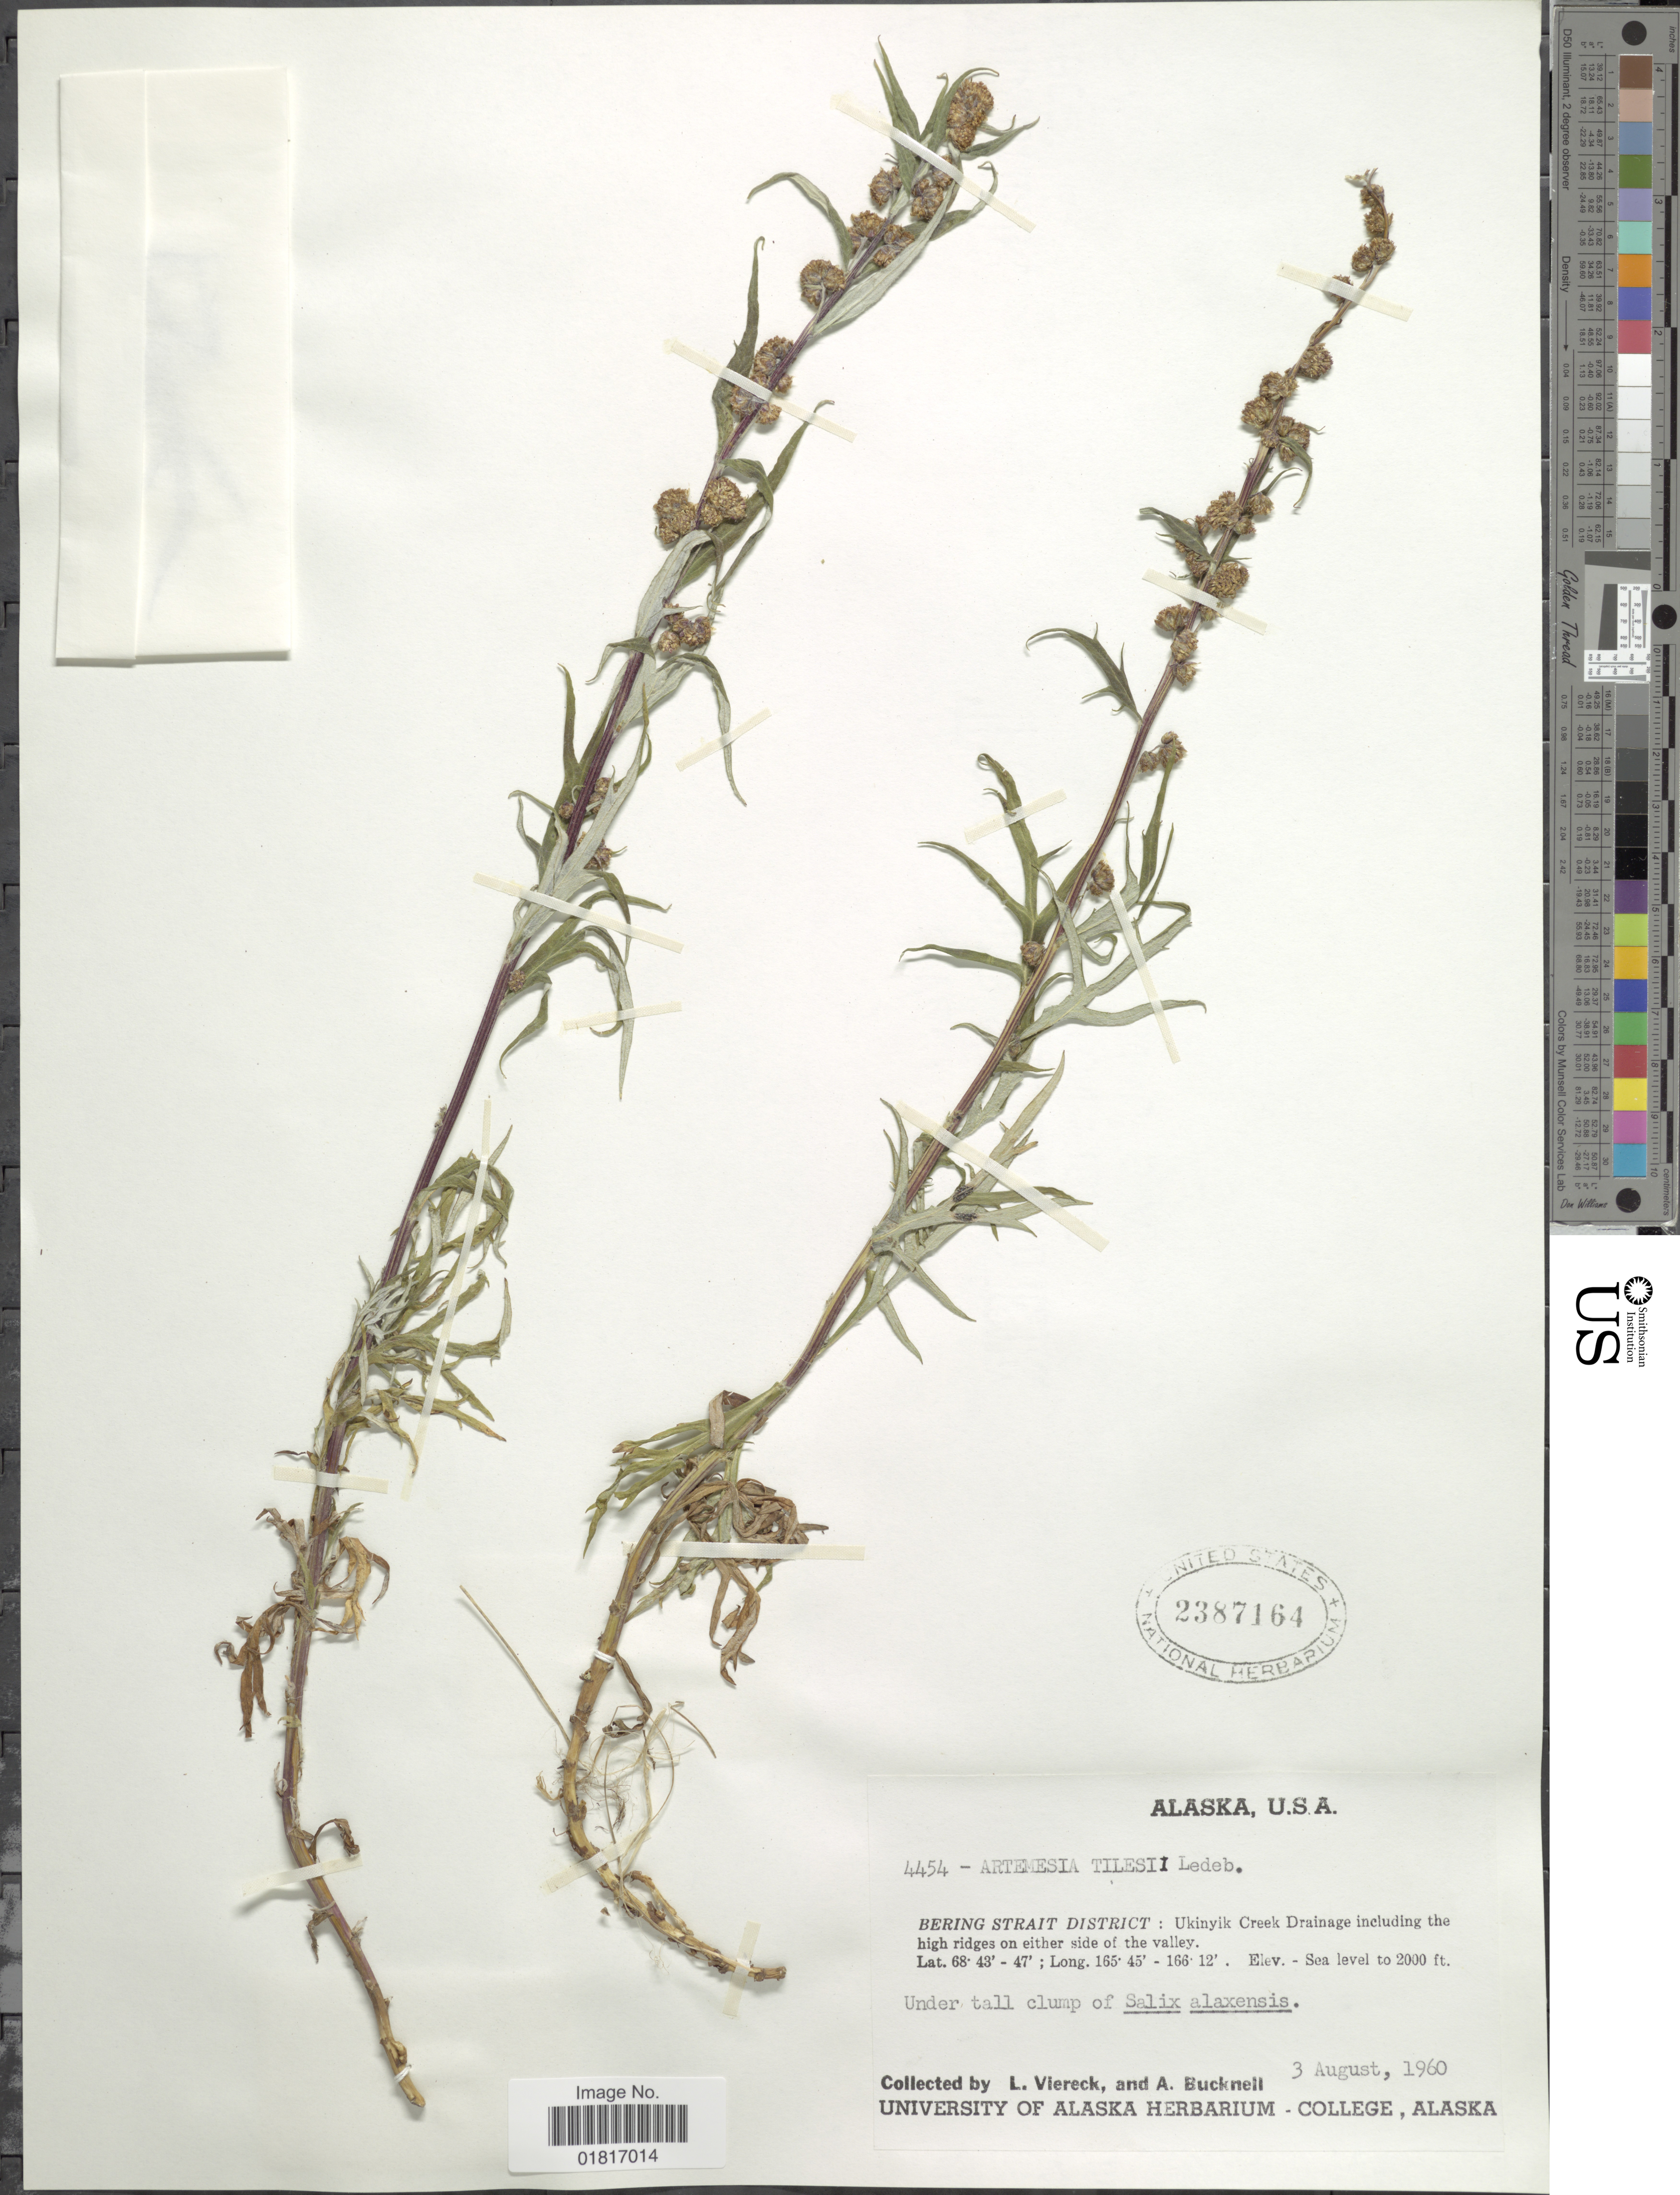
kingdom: Plantae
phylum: Tracheophyta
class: Magnoliopsida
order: Asterales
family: Asteraceae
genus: Artemisia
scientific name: Artemisia tilesii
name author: Ledeb.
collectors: L. Viereck & A. Bucknell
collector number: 4454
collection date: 1960-08-03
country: United States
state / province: Alaska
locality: Bering Strait District: Ukinyik Creek Drainage including the high ridges on either side of the valley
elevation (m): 610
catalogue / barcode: US 2387164